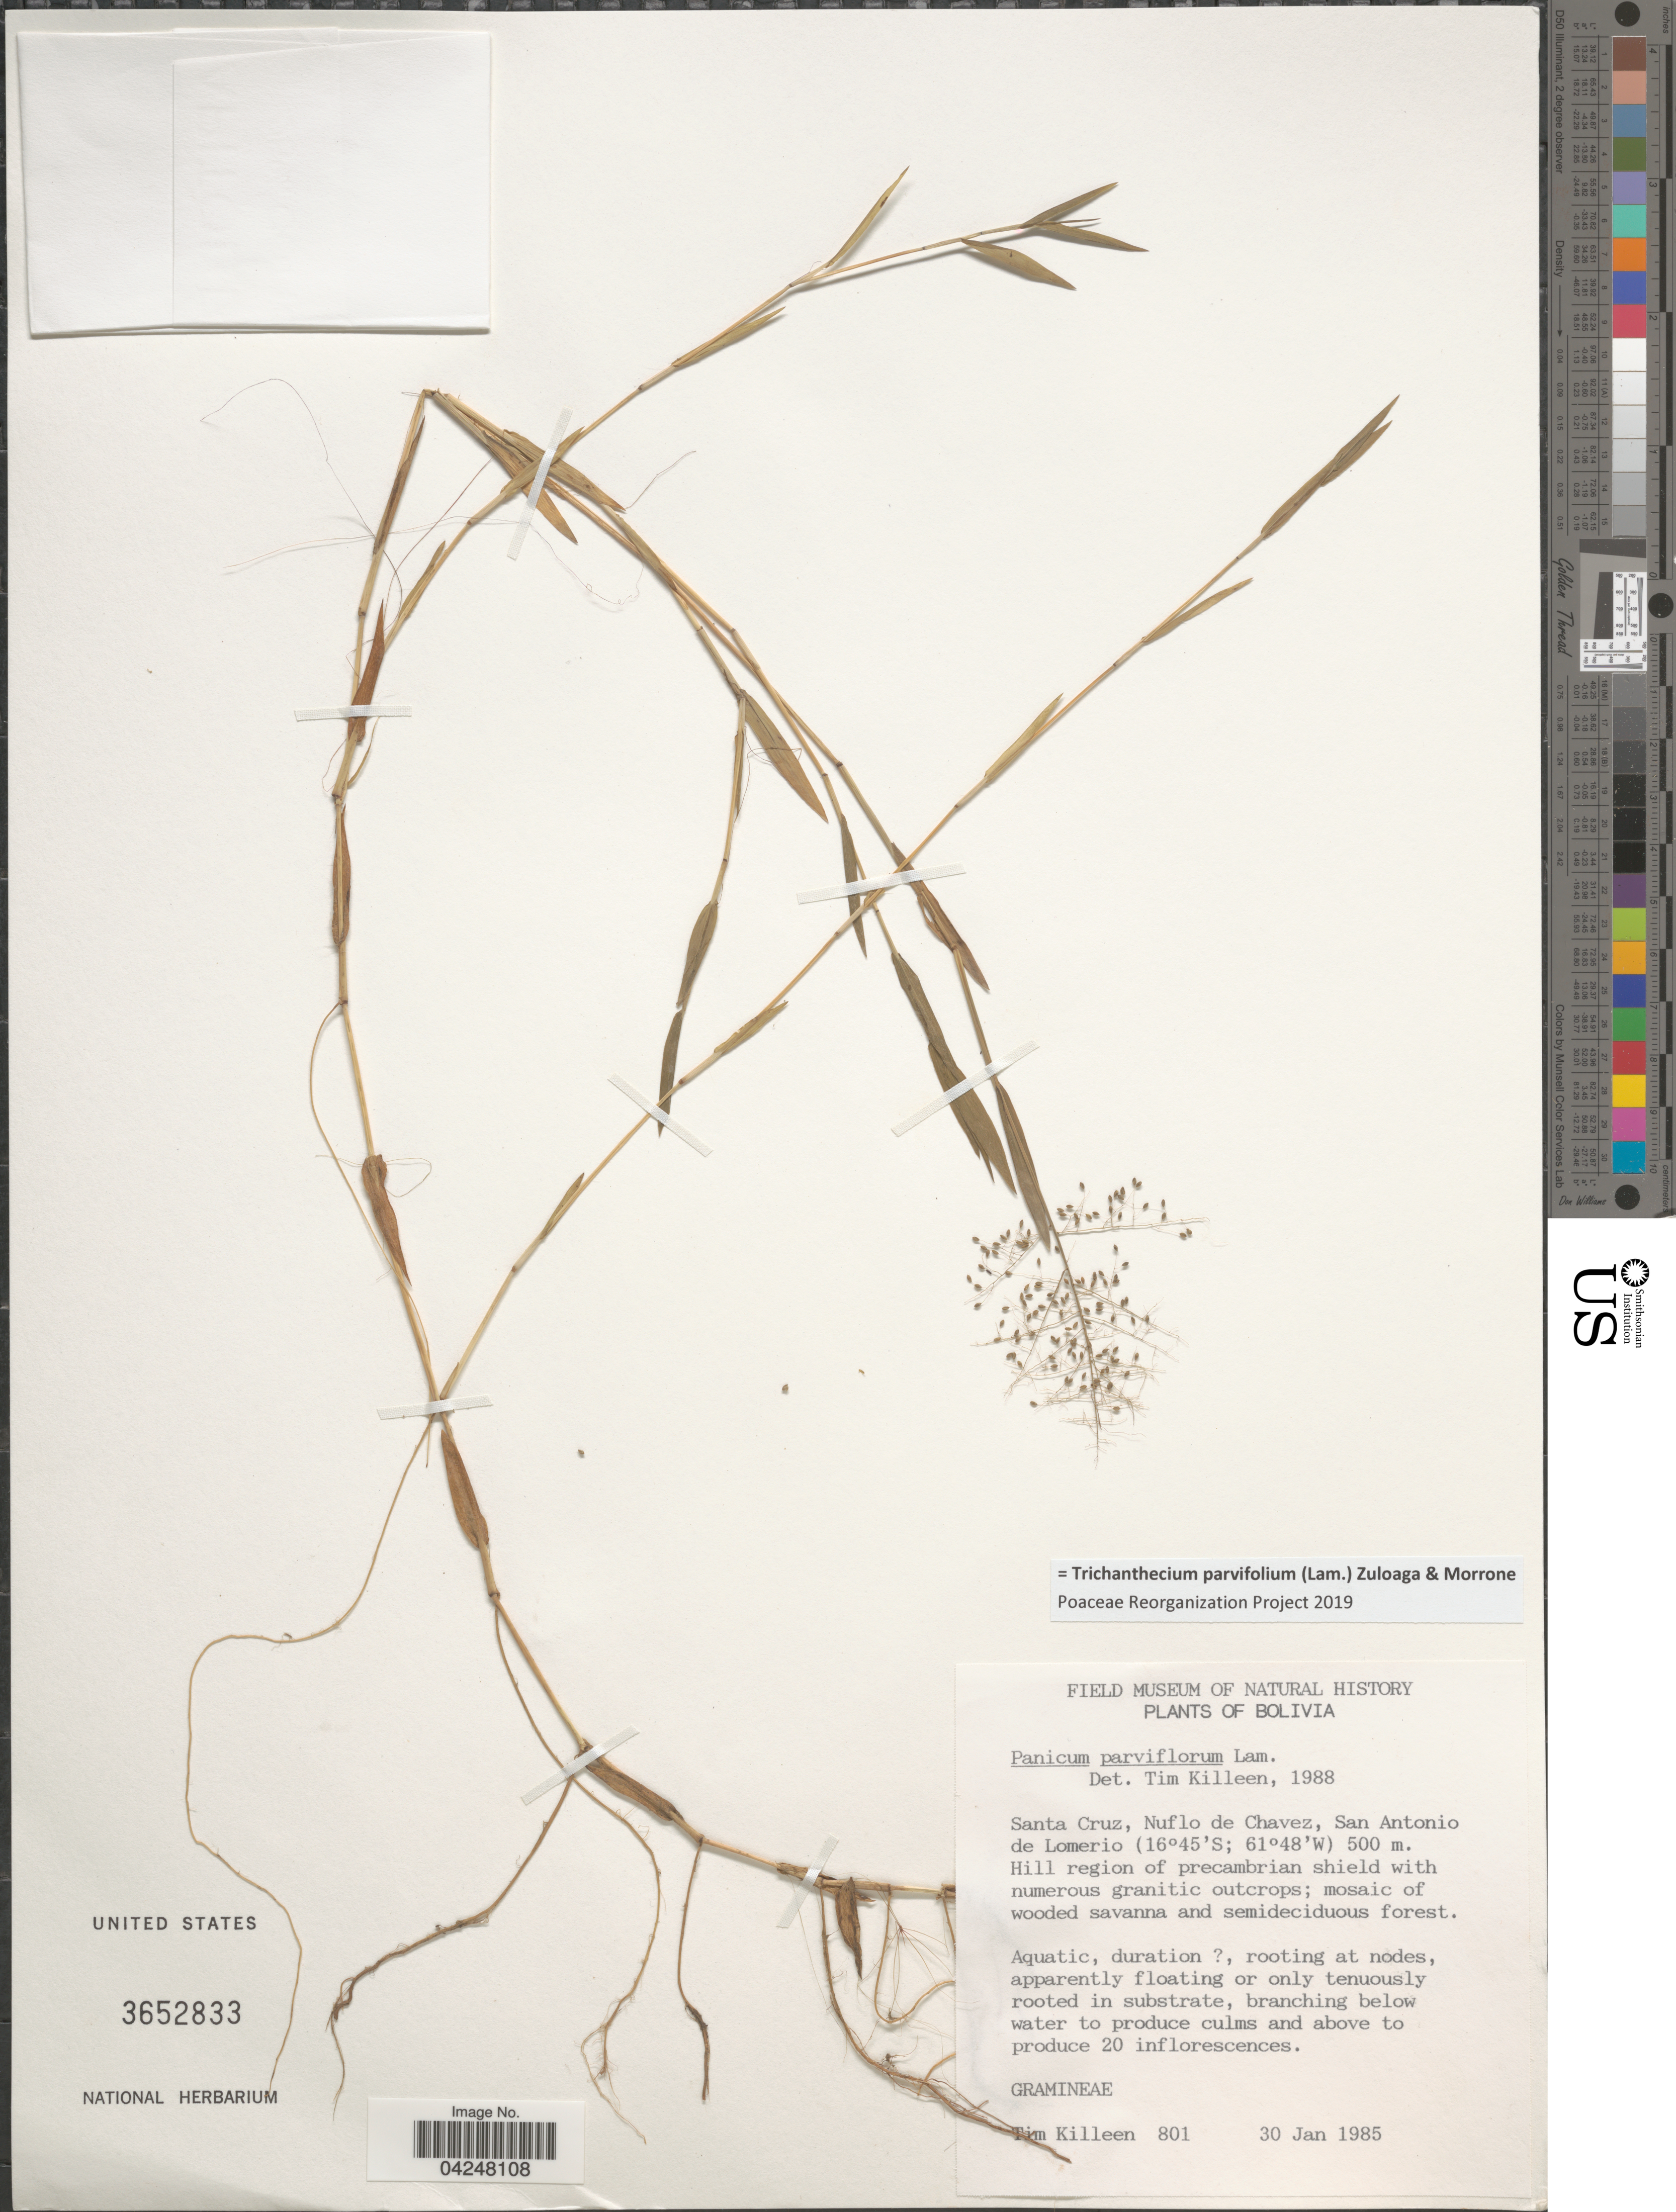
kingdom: Plantae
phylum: Tracheophyta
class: Liliopsida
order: Poales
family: Poaceae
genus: Trichanthecium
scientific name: Trichanthecium parvifolium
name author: (Lam.) Zuloaga & Morrone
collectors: T. J. Killeen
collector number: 801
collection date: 1985-01-30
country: Bolivia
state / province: Santa Cruz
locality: Nuflo de Chavez, San Antonio de Lomerio.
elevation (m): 500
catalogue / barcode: US 3652833